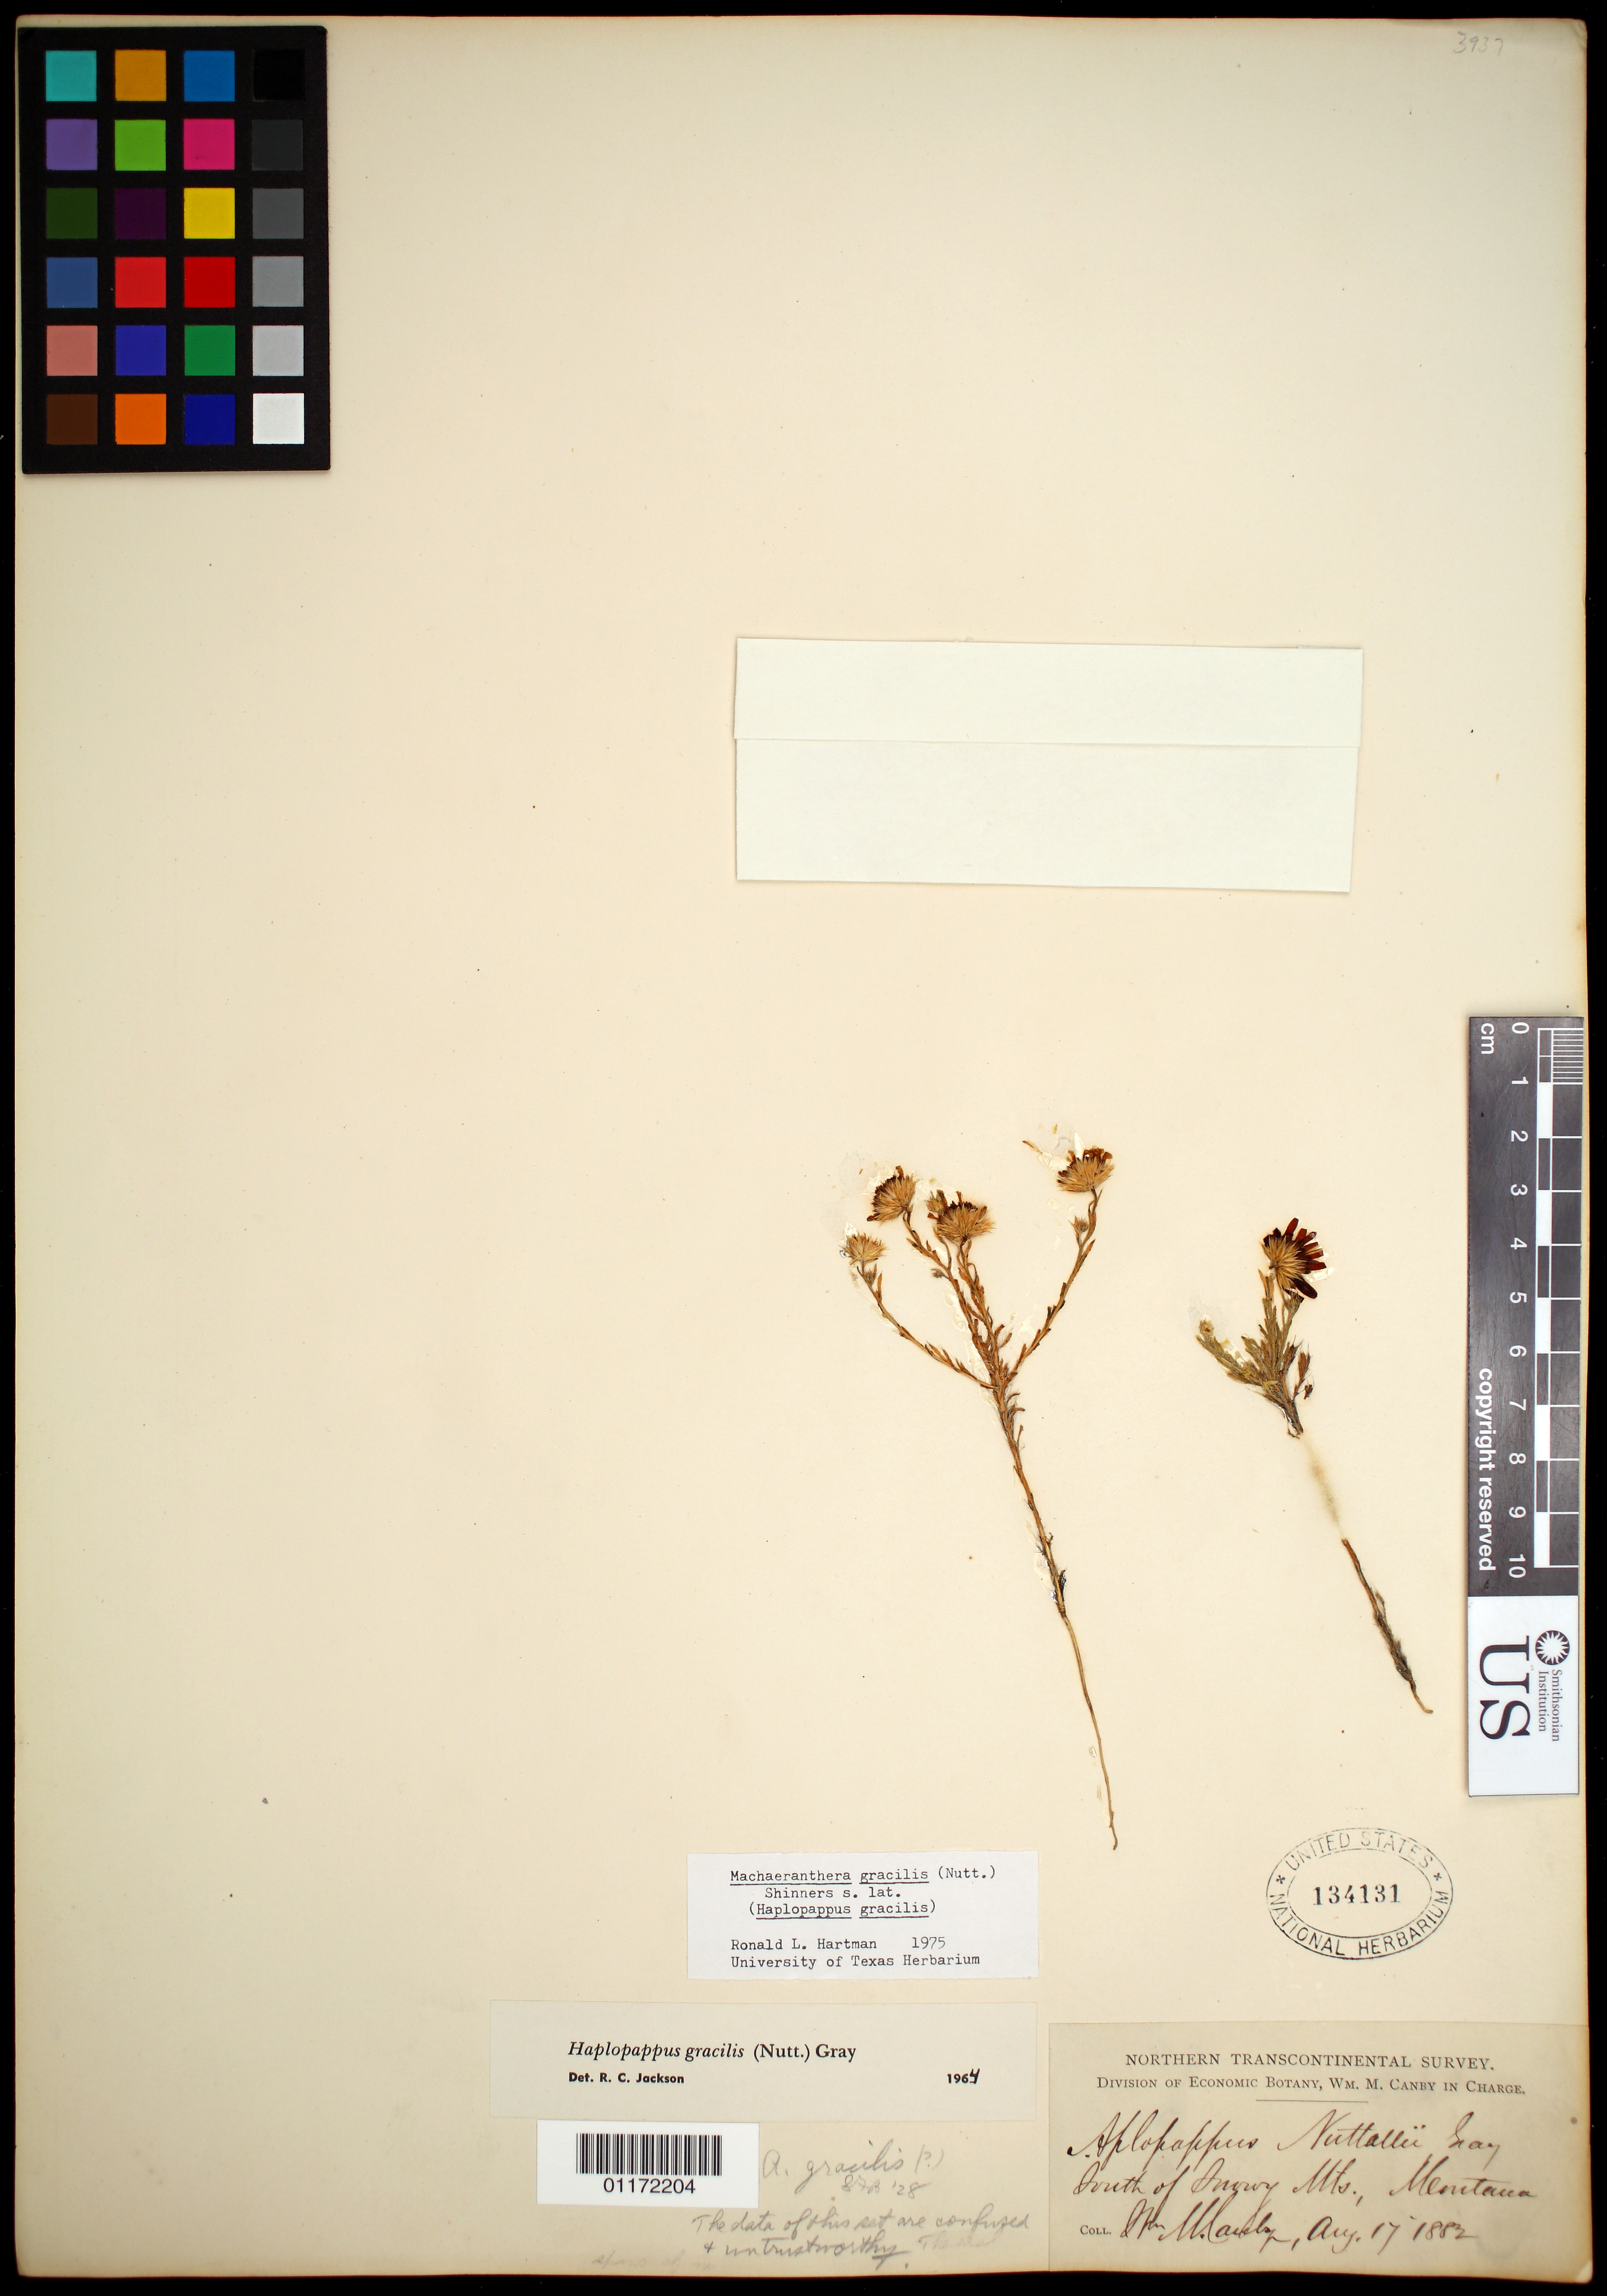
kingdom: Plantae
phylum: Tracheophyta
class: Magnoliopsida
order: Asterales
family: Asteraceae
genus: Machaeranthera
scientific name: Machaeranthera gracilis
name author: (Nutt.) Shinners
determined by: Hartman, Ronald L., Curator (RM), University of Wyoming (UNITED STATES)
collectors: W. M. Canby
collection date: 1882-08-17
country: United States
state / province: Montana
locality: South of Snowy Mts.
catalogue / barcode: US 134131